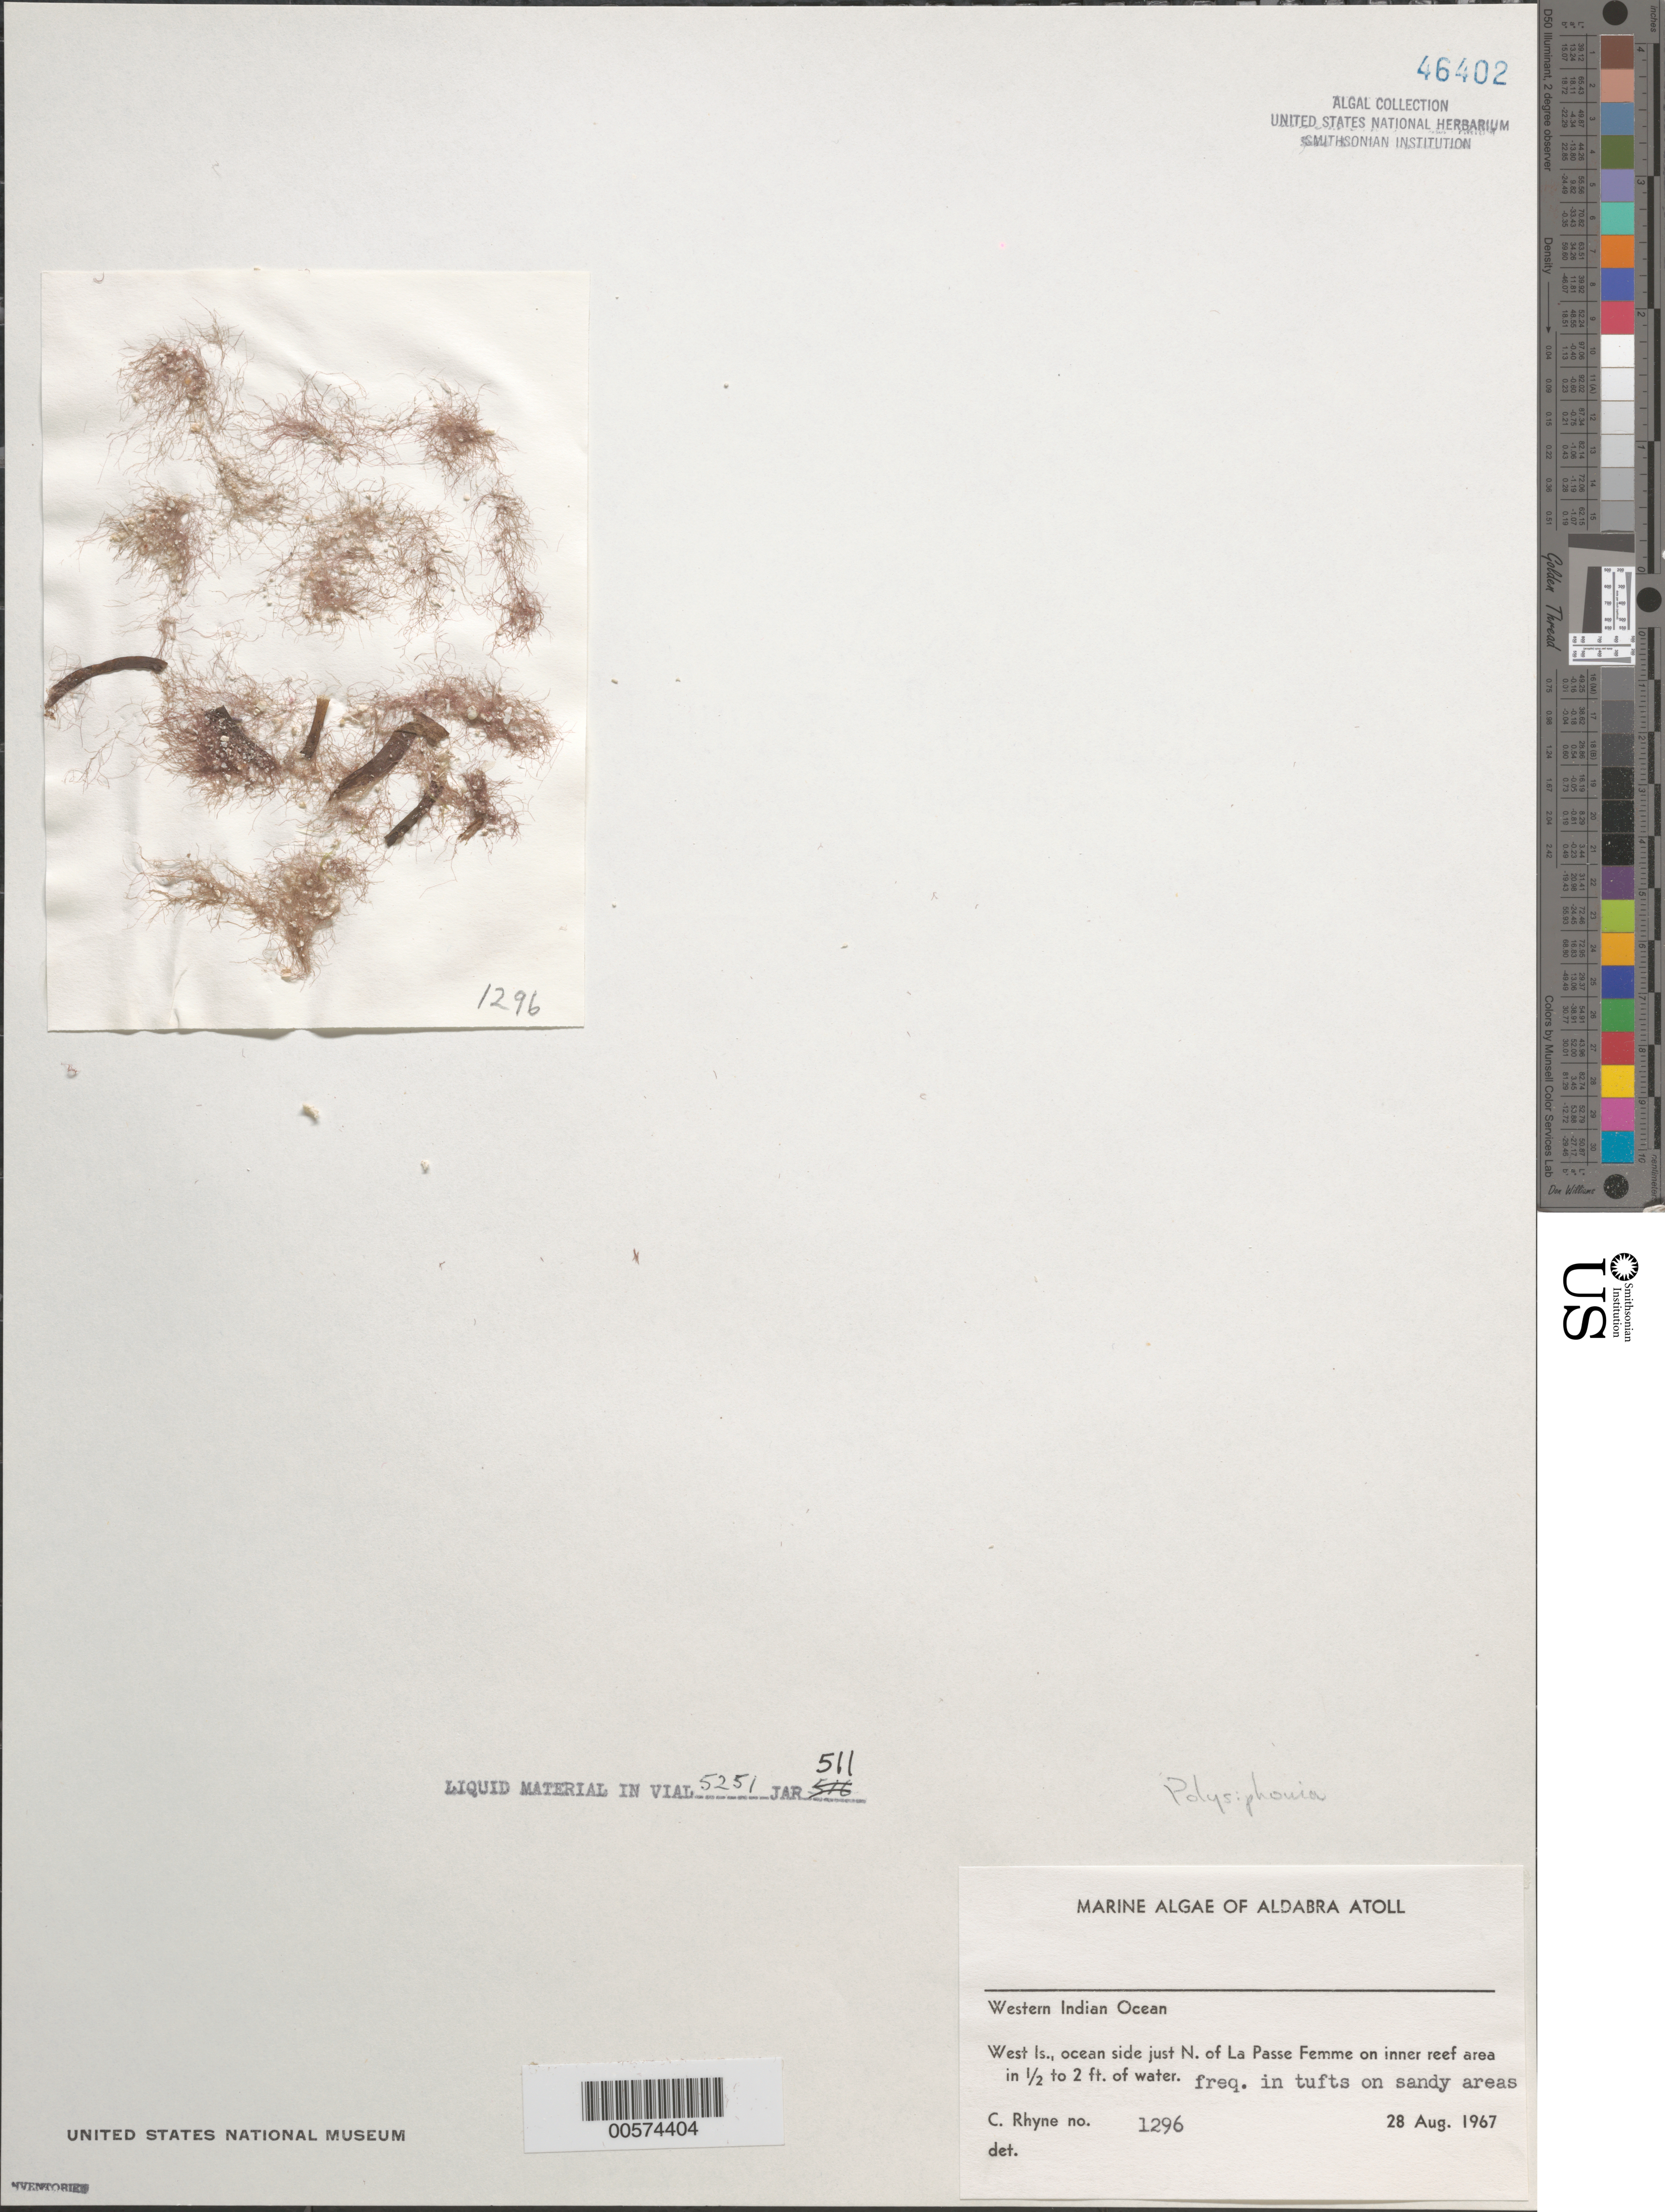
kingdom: Plantae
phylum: Rhodophyta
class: Florideophyceae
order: Ceramiales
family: Rhodomelaceae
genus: Polysiphonia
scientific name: Polysiphonia sp.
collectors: C. Rhyne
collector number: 1296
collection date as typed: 28 Aug 1967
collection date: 1967-08-28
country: Seychelles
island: Aldabra Atoll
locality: West Islet, Just north of La Passe Femme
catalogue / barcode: US 46402